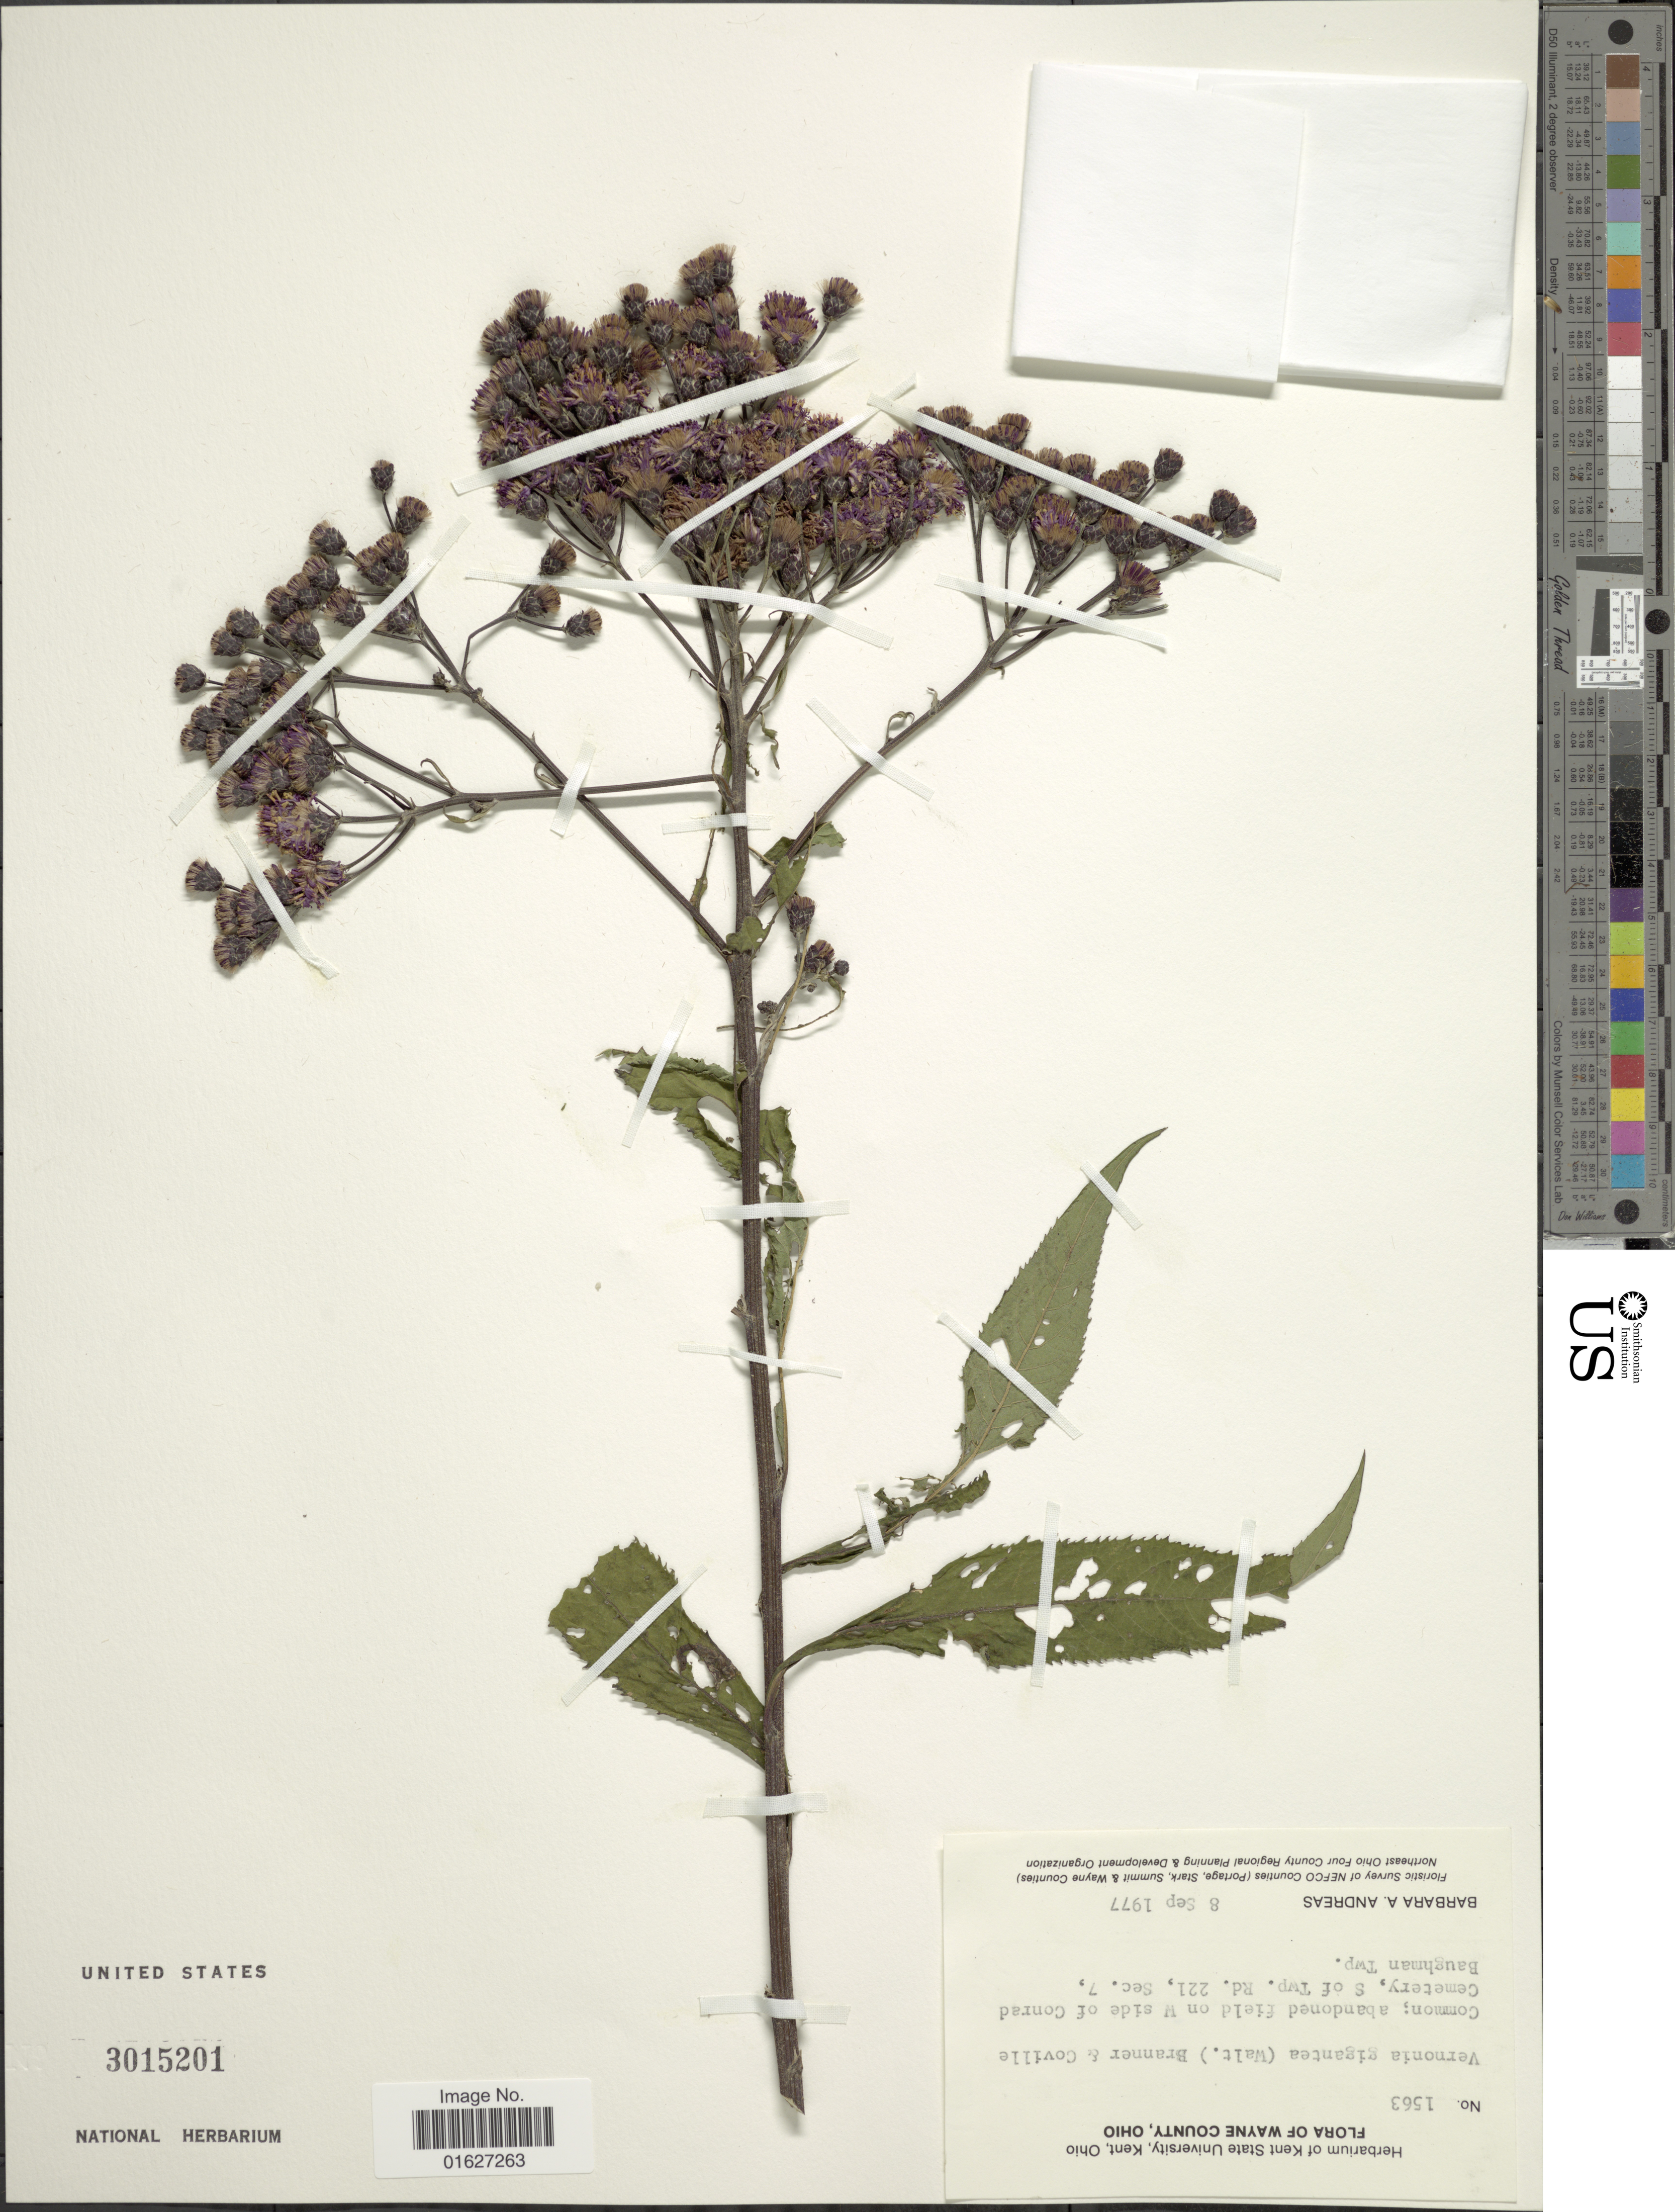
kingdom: Plantae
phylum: Tracheophyta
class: Magnoliopsida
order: Asterales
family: Asteraceae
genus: Vernonia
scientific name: Vernonia gigantea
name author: (Walter) Trel.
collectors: B. A. Andreas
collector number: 1563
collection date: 1977-09-08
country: United States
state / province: Ohio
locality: Wayne County, Ohio. abandoned field on W side of Conrad Cemetery, S of Twp. Rd. 221, Sec. 7, Baughman Twp.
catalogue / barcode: US 3015201